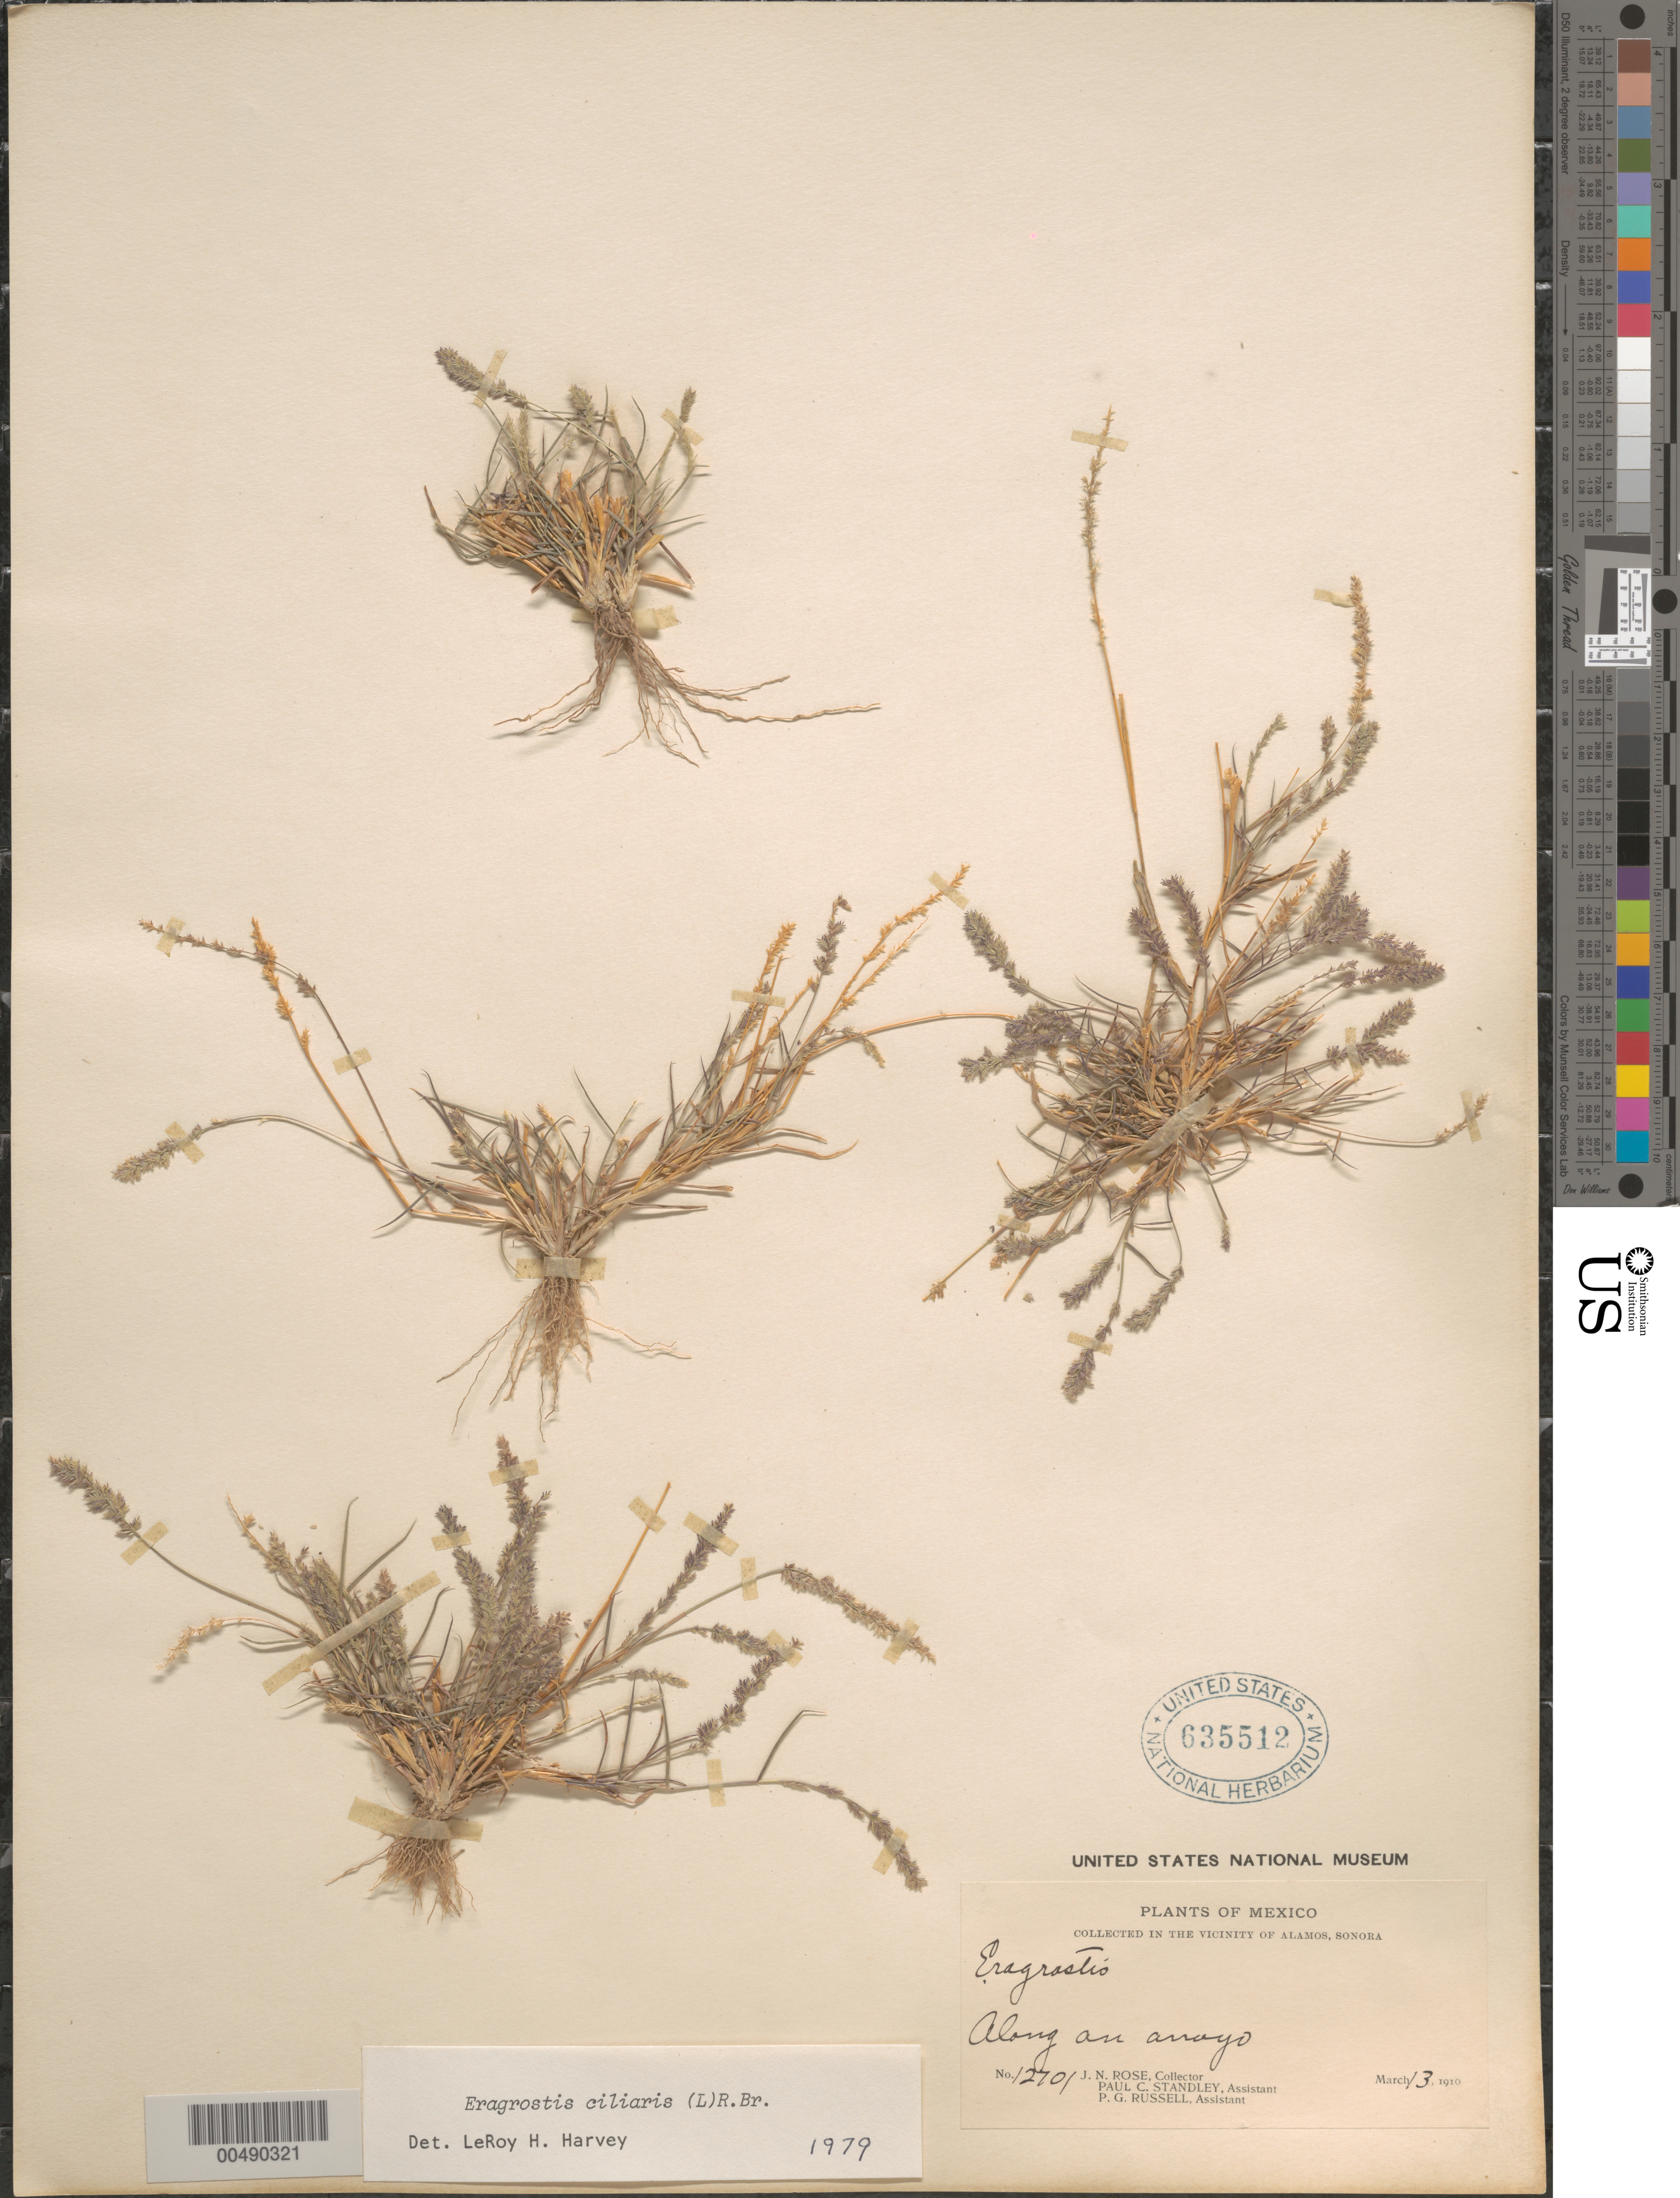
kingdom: Plantae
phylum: Tracheophyta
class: Liliopsida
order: Poales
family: Poaceae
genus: Eragrostis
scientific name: Eragrostis ciliaris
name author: (L.) R. Br.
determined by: Harvey, L. H.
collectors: J. N. Rose, P. C. Standley & P. G. Russell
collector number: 12701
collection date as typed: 13 Mar 1910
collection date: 1910-03-13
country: Mexico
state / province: Sonora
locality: Vicinity of Alamos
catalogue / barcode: US 635512